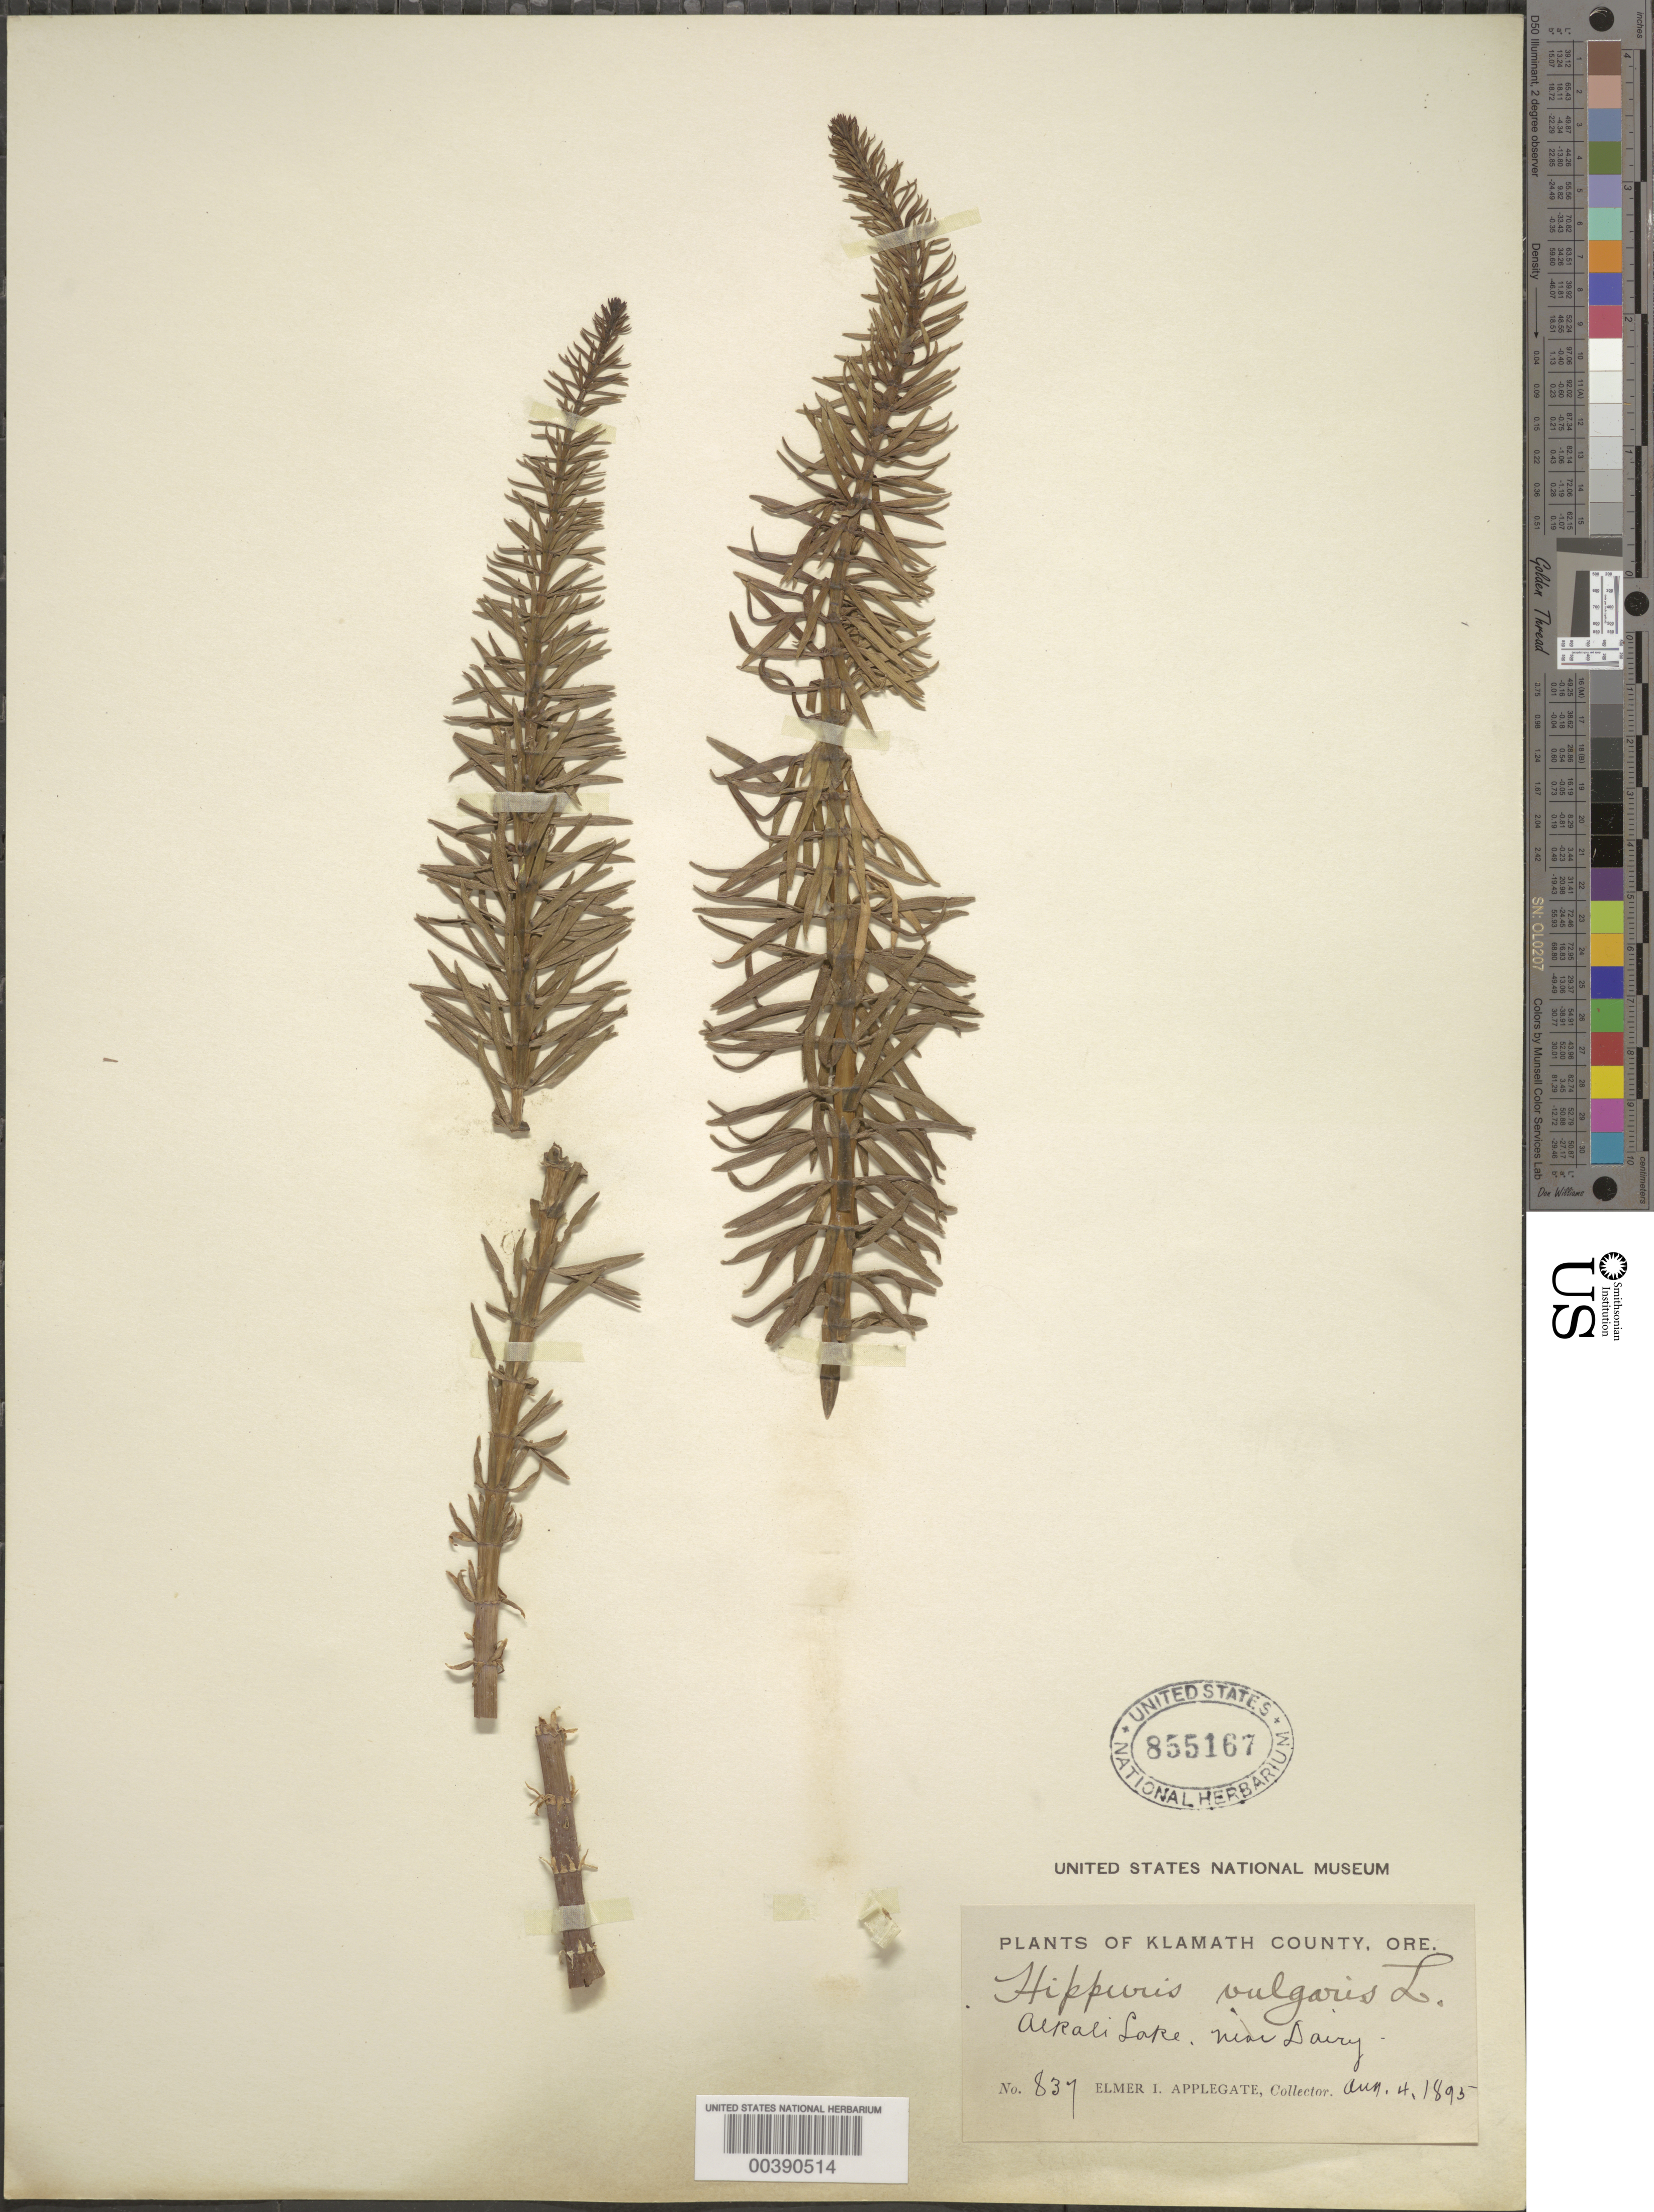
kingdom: Plantae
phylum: Tracheophyta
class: Magnoliopsida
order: Lamiales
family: Plantaginaceae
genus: Hippuris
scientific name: Hippuris vulgaris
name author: L.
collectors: E. I. Applegate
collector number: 837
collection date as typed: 04 Aug 1895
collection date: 1895-08-04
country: United States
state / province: Oregon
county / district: Klamath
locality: Alkalai lake, near dairy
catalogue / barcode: US 855167